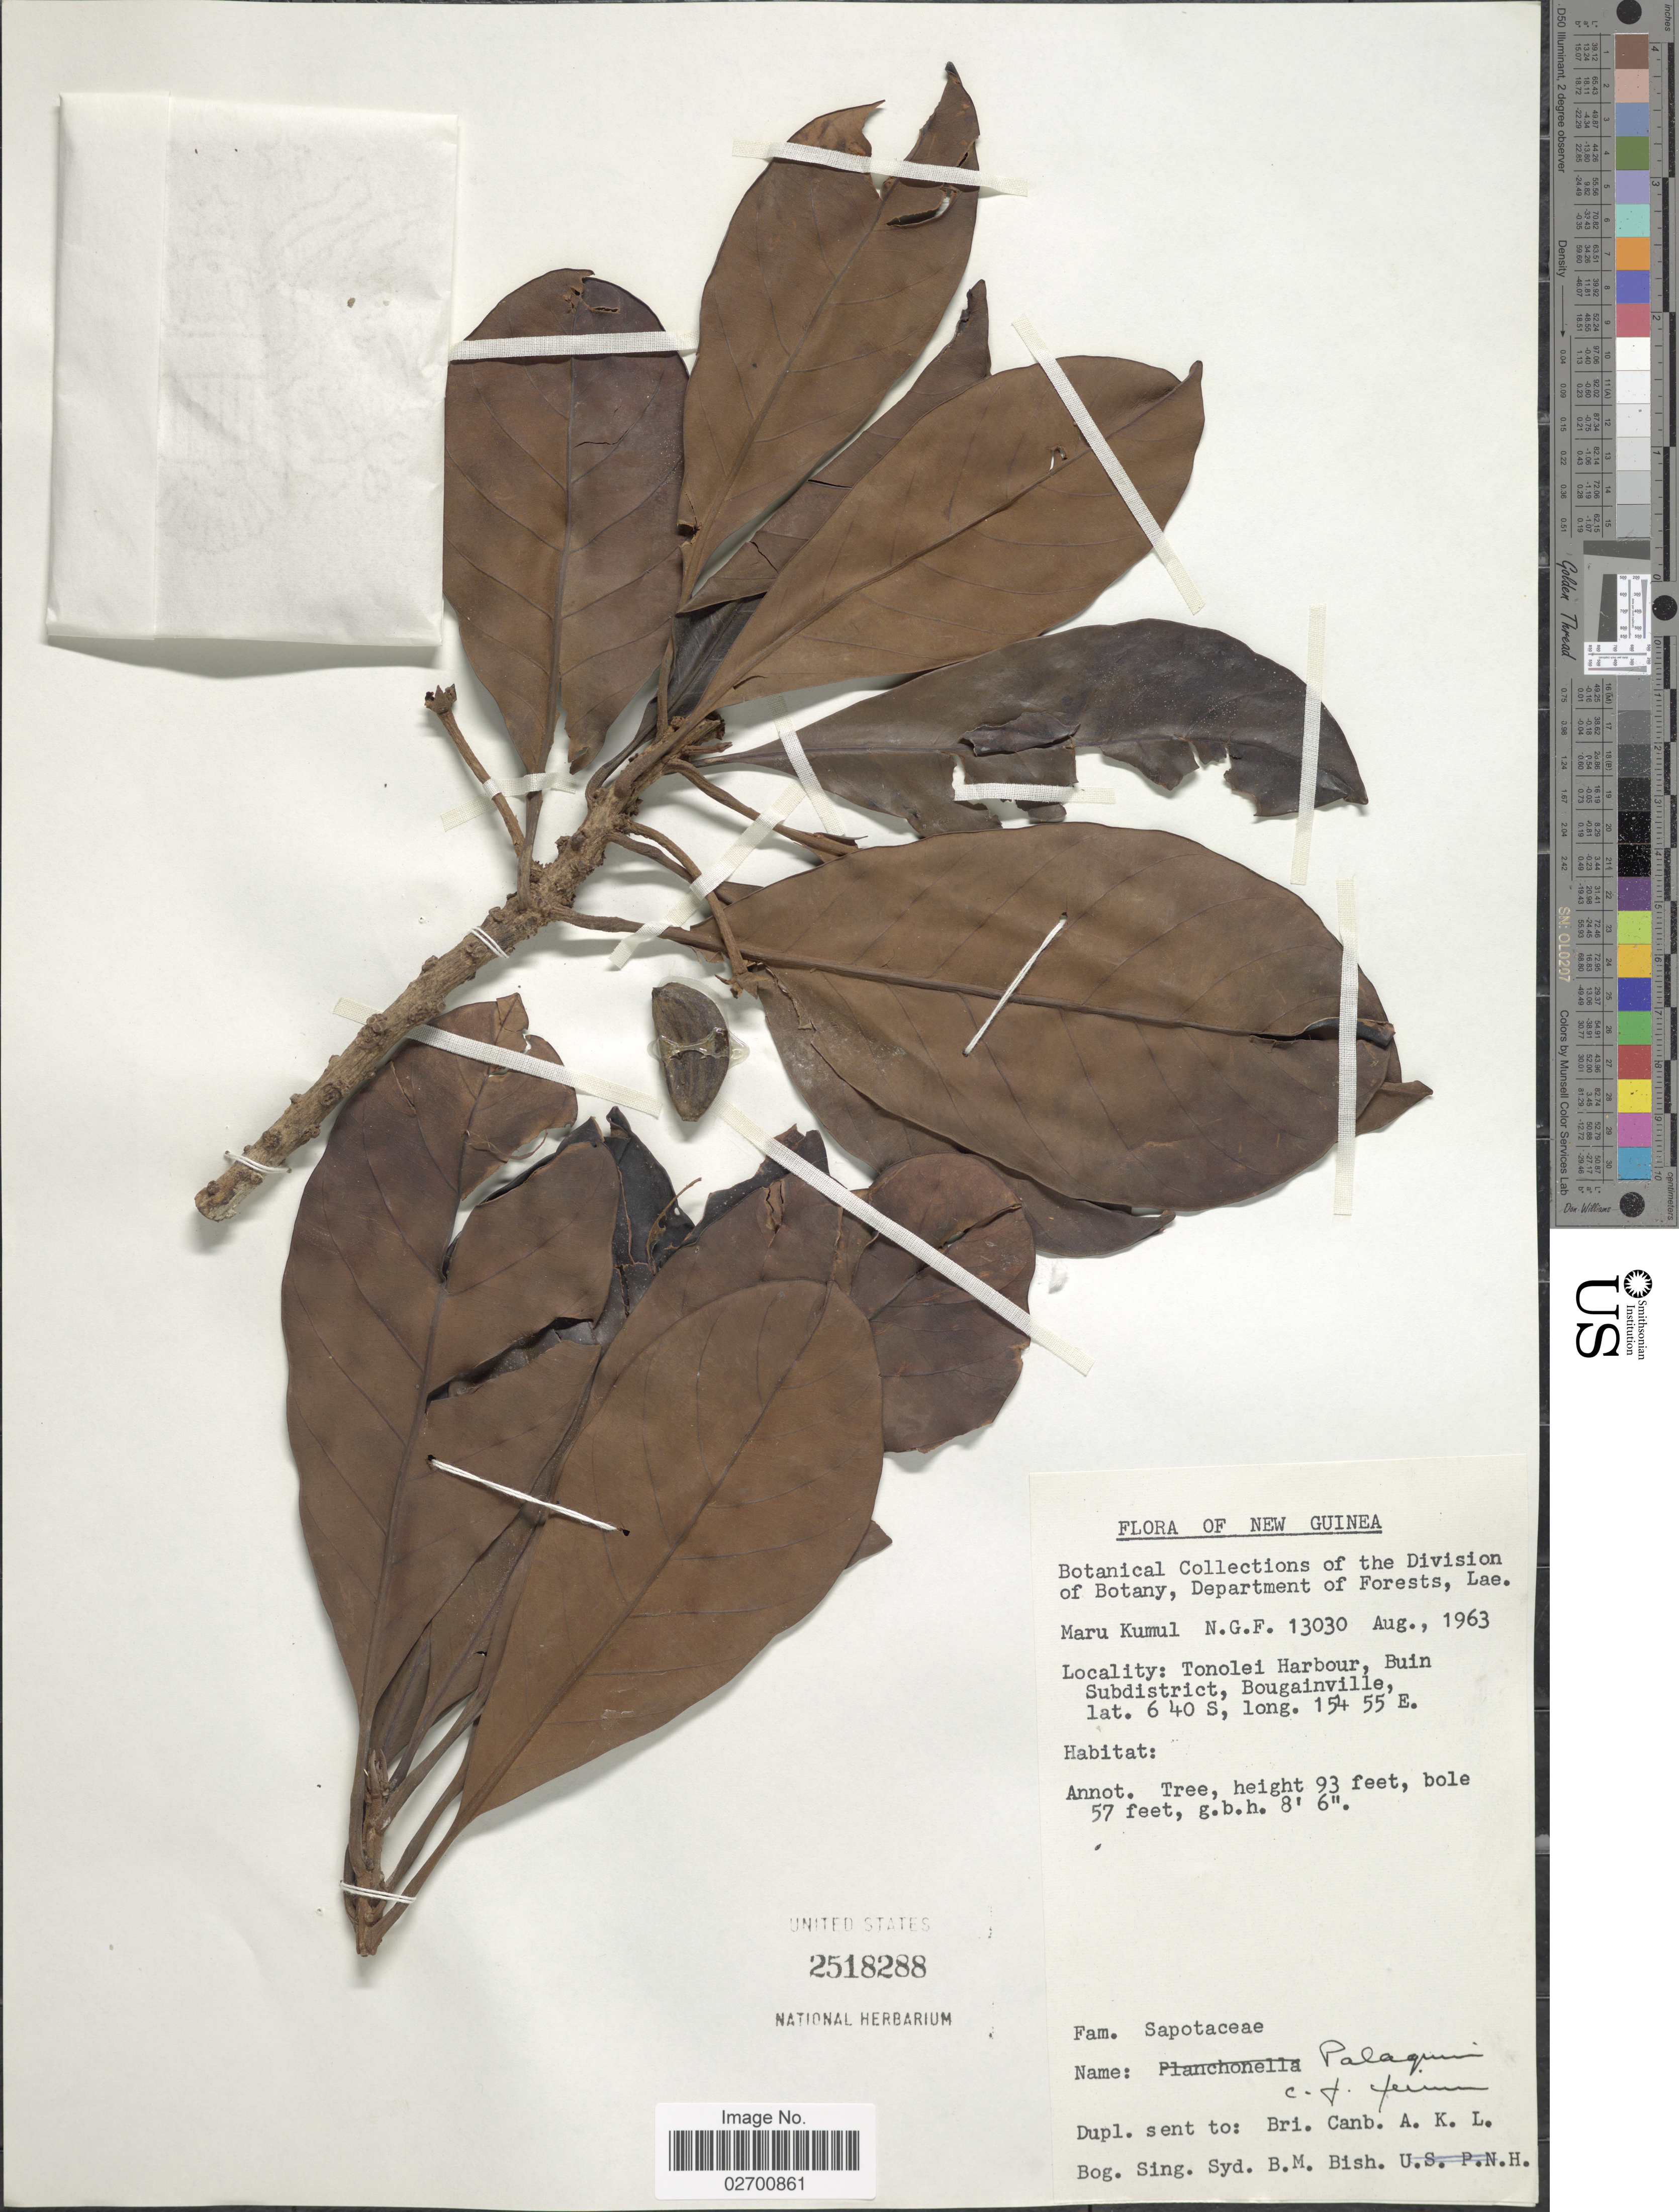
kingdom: Plantae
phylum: Tracheophyta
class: Magnoliopsida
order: Ericales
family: Sapotaceae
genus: Palaquium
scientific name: Palaquium sp.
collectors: M. Kumul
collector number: N.G.F. 13030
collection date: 1963-08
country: Papua New Guinea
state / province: Bougainville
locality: New Guinea. Tonolei Harbour, Buin Subdistrict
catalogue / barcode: US 2518288